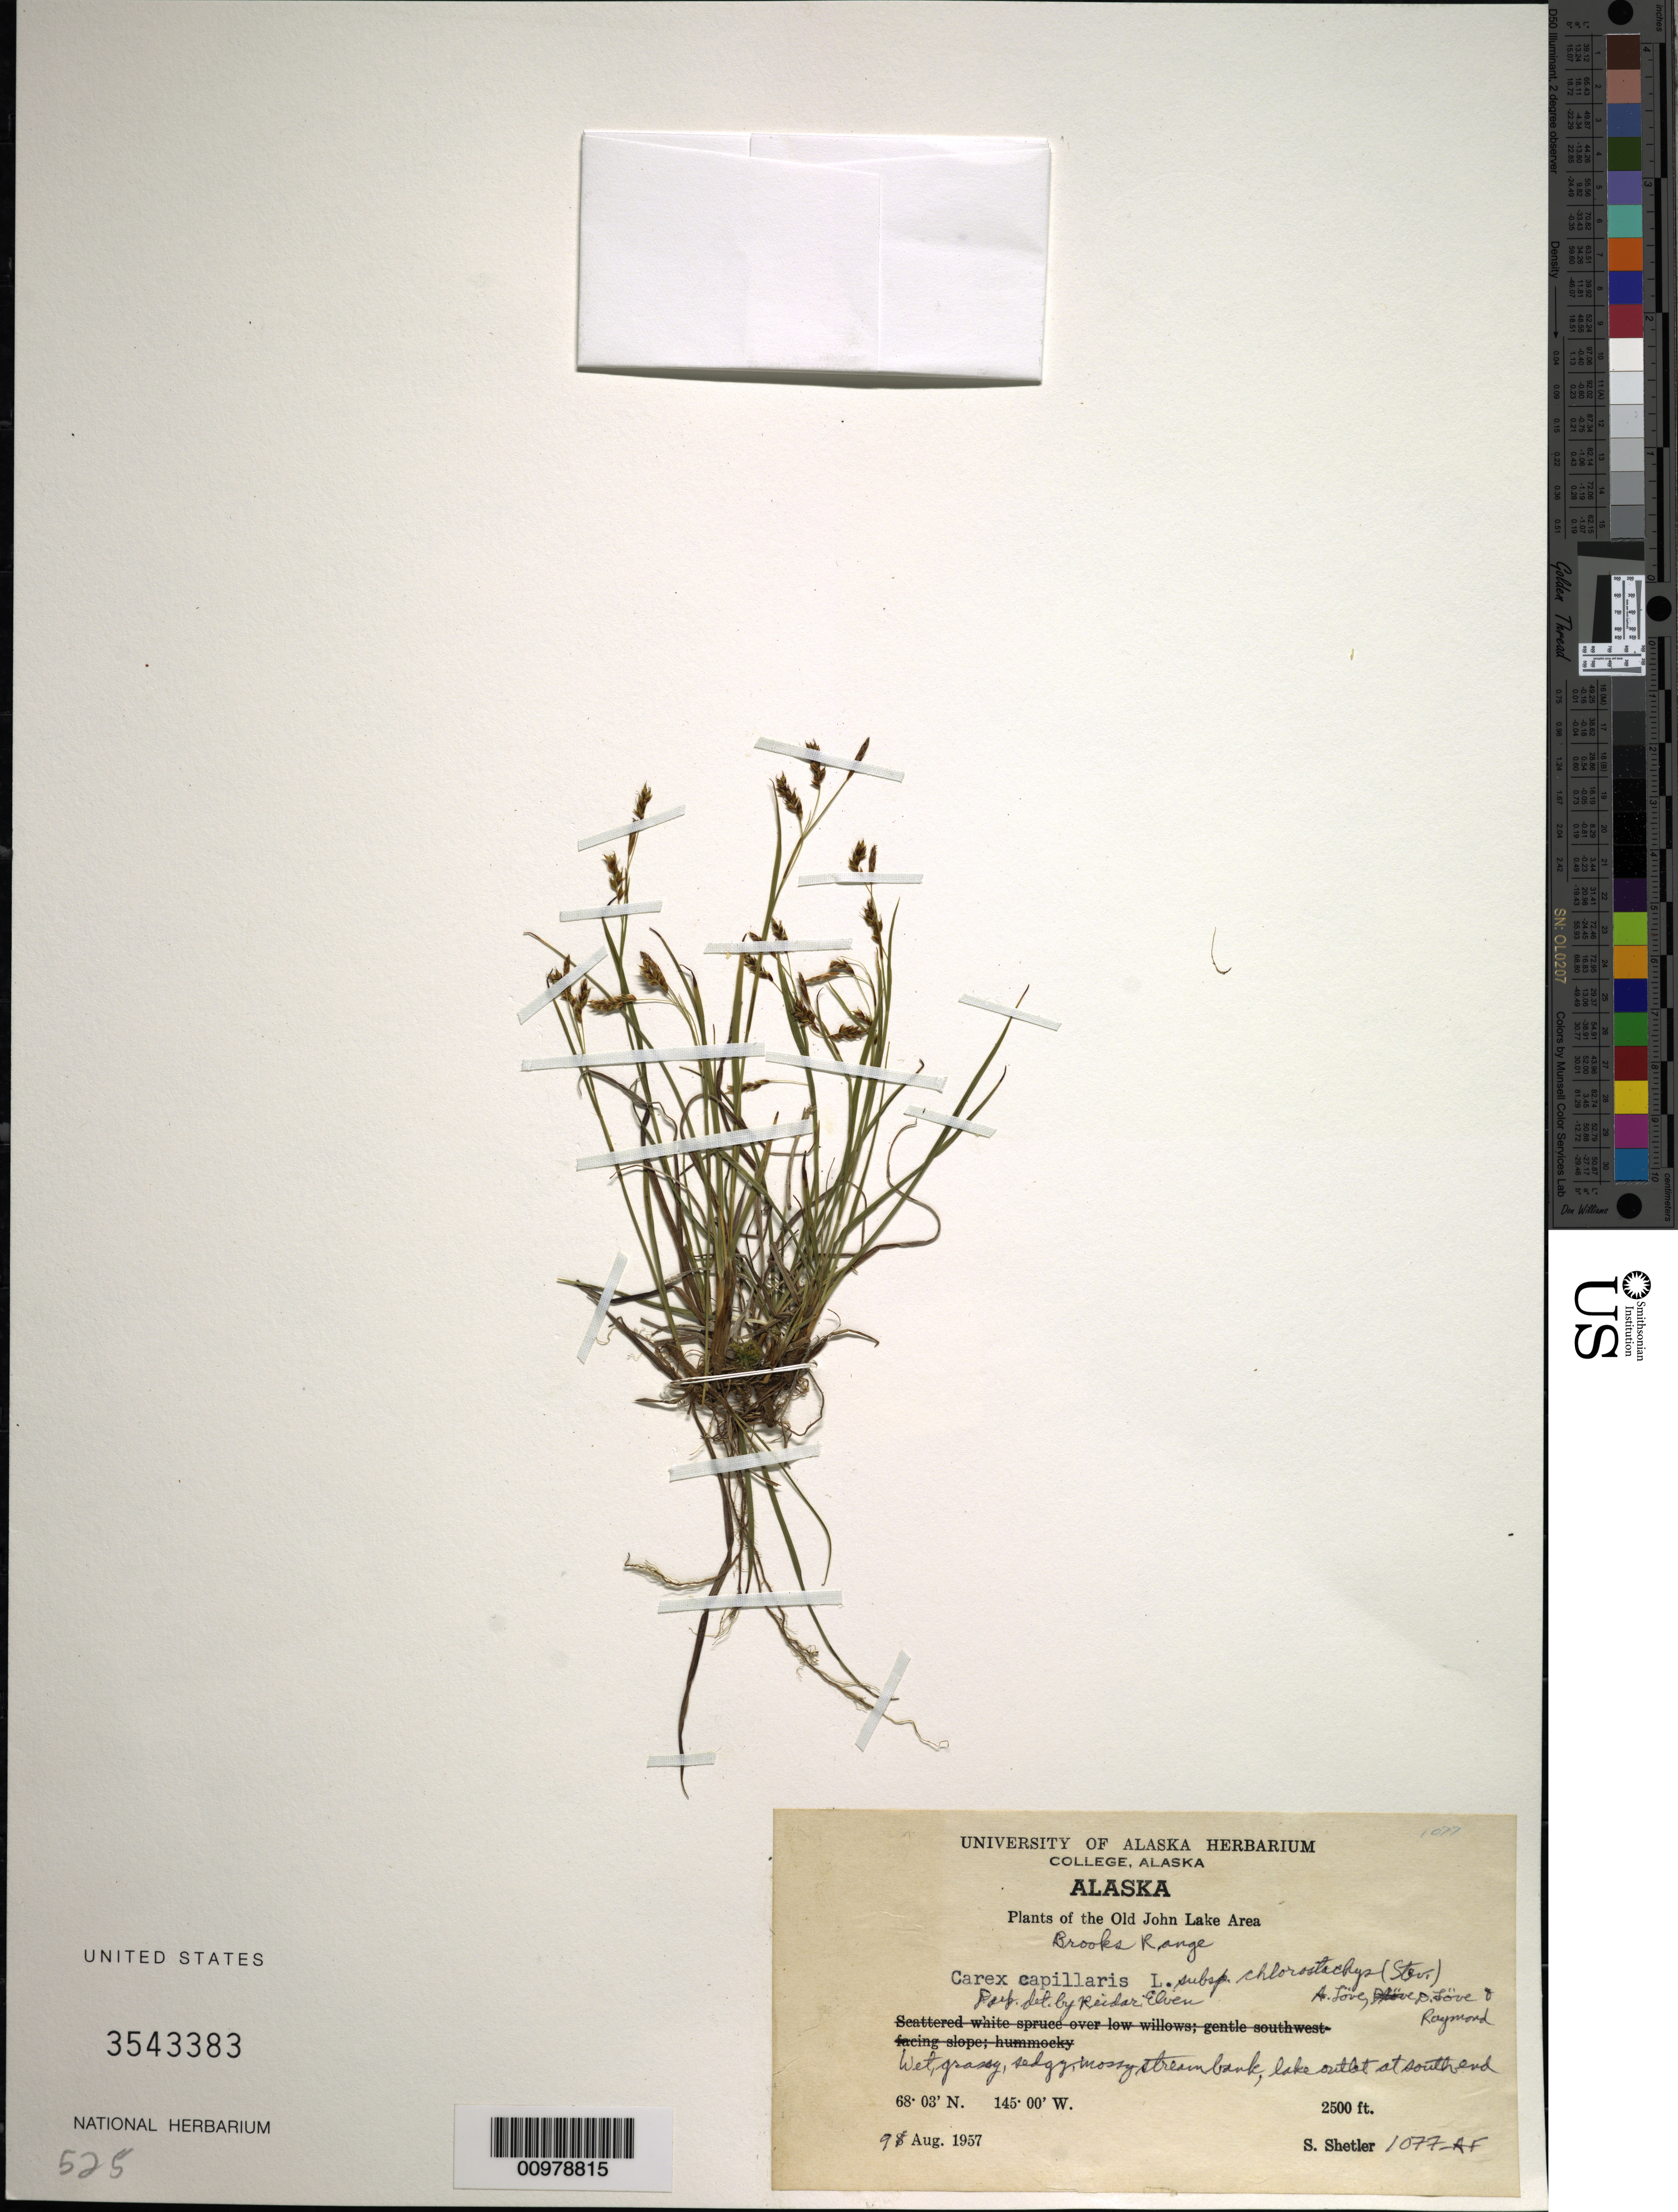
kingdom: Plantae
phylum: Tracheophyta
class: Liliopsida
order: Poales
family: Cyperaceae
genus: Carex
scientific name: Carex capillaris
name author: L.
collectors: S. Shetler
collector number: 1077-AF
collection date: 1957-08-09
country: United States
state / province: Alaska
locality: Old John Lake Area. Brooks Range. Wet, grassy, sedgy, mossy, streambank, lake outlet at south end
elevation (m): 762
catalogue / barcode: US 3543383